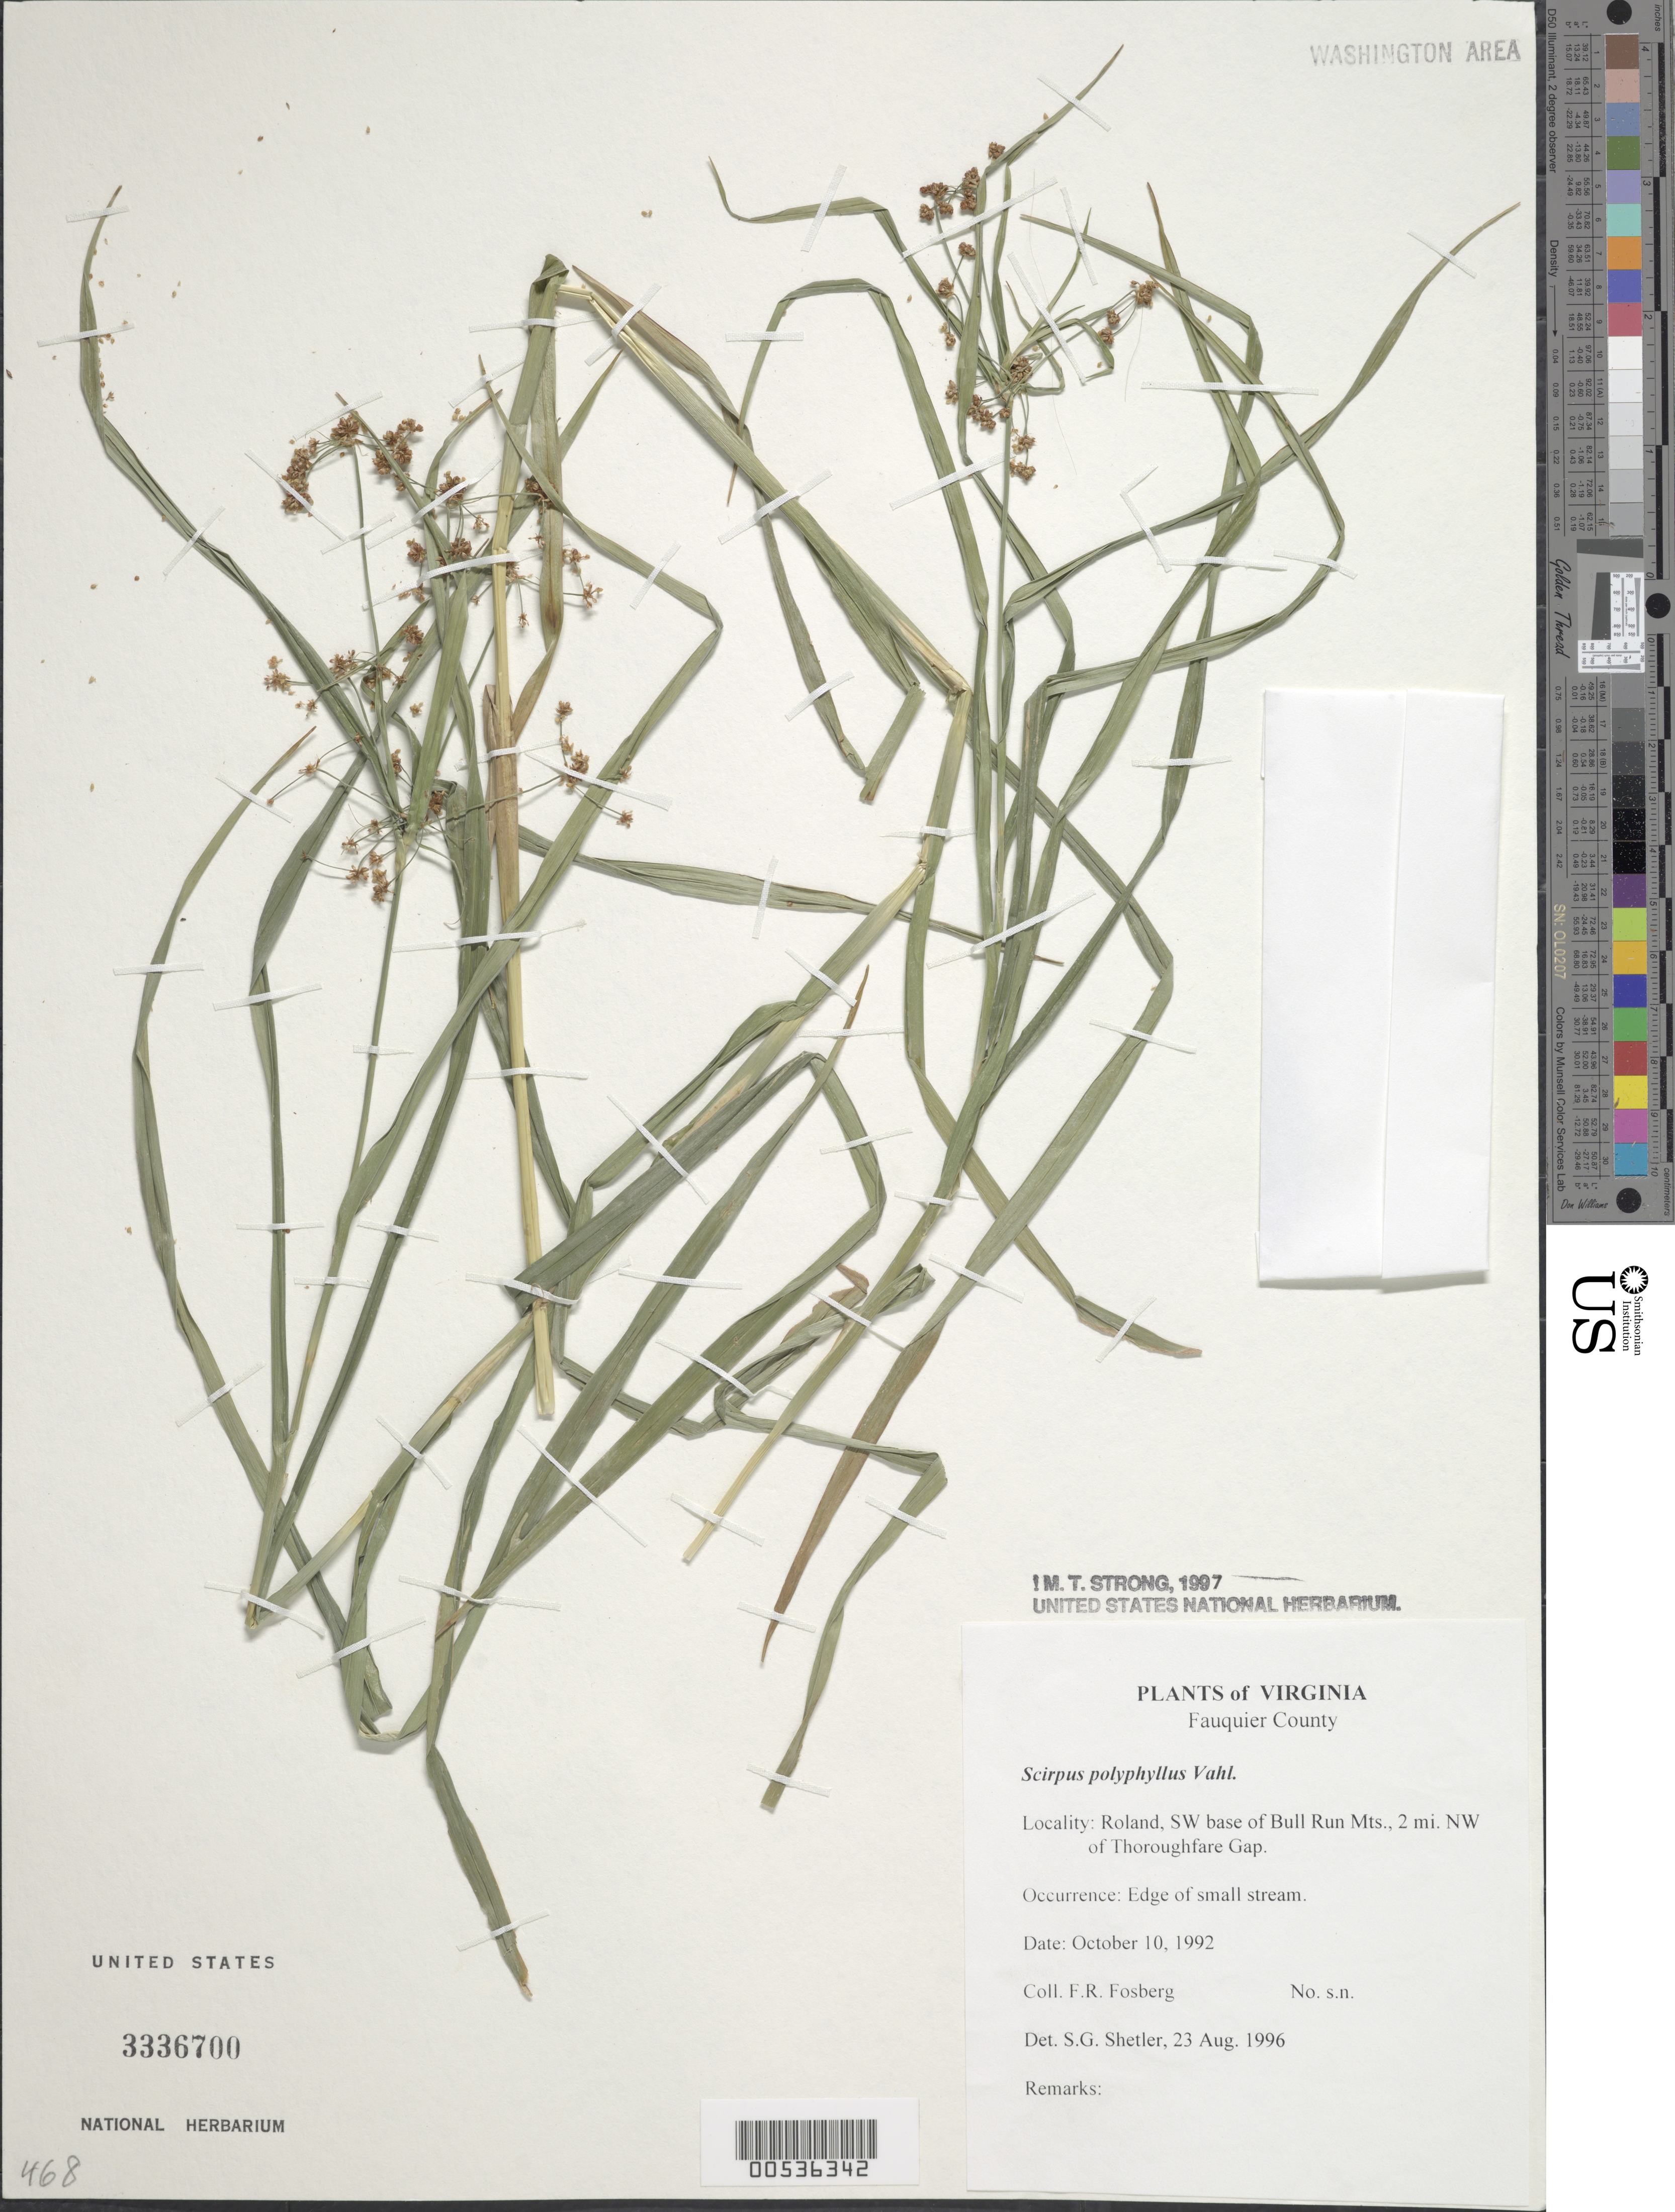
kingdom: Plantae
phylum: Tracheophyta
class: Liliopsida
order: Poales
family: Cyperaceae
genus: Scirpus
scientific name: Scirpus polyphyllus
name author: Vahl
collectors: F. R. Fosberg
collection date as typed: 10 Oct 1992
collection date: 1992-10-10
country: United States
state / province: Virginia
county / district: Fauquier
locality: Roland, SW base of Bull Run Mts., NW of Thorofare Gap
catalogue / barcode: US 3336700